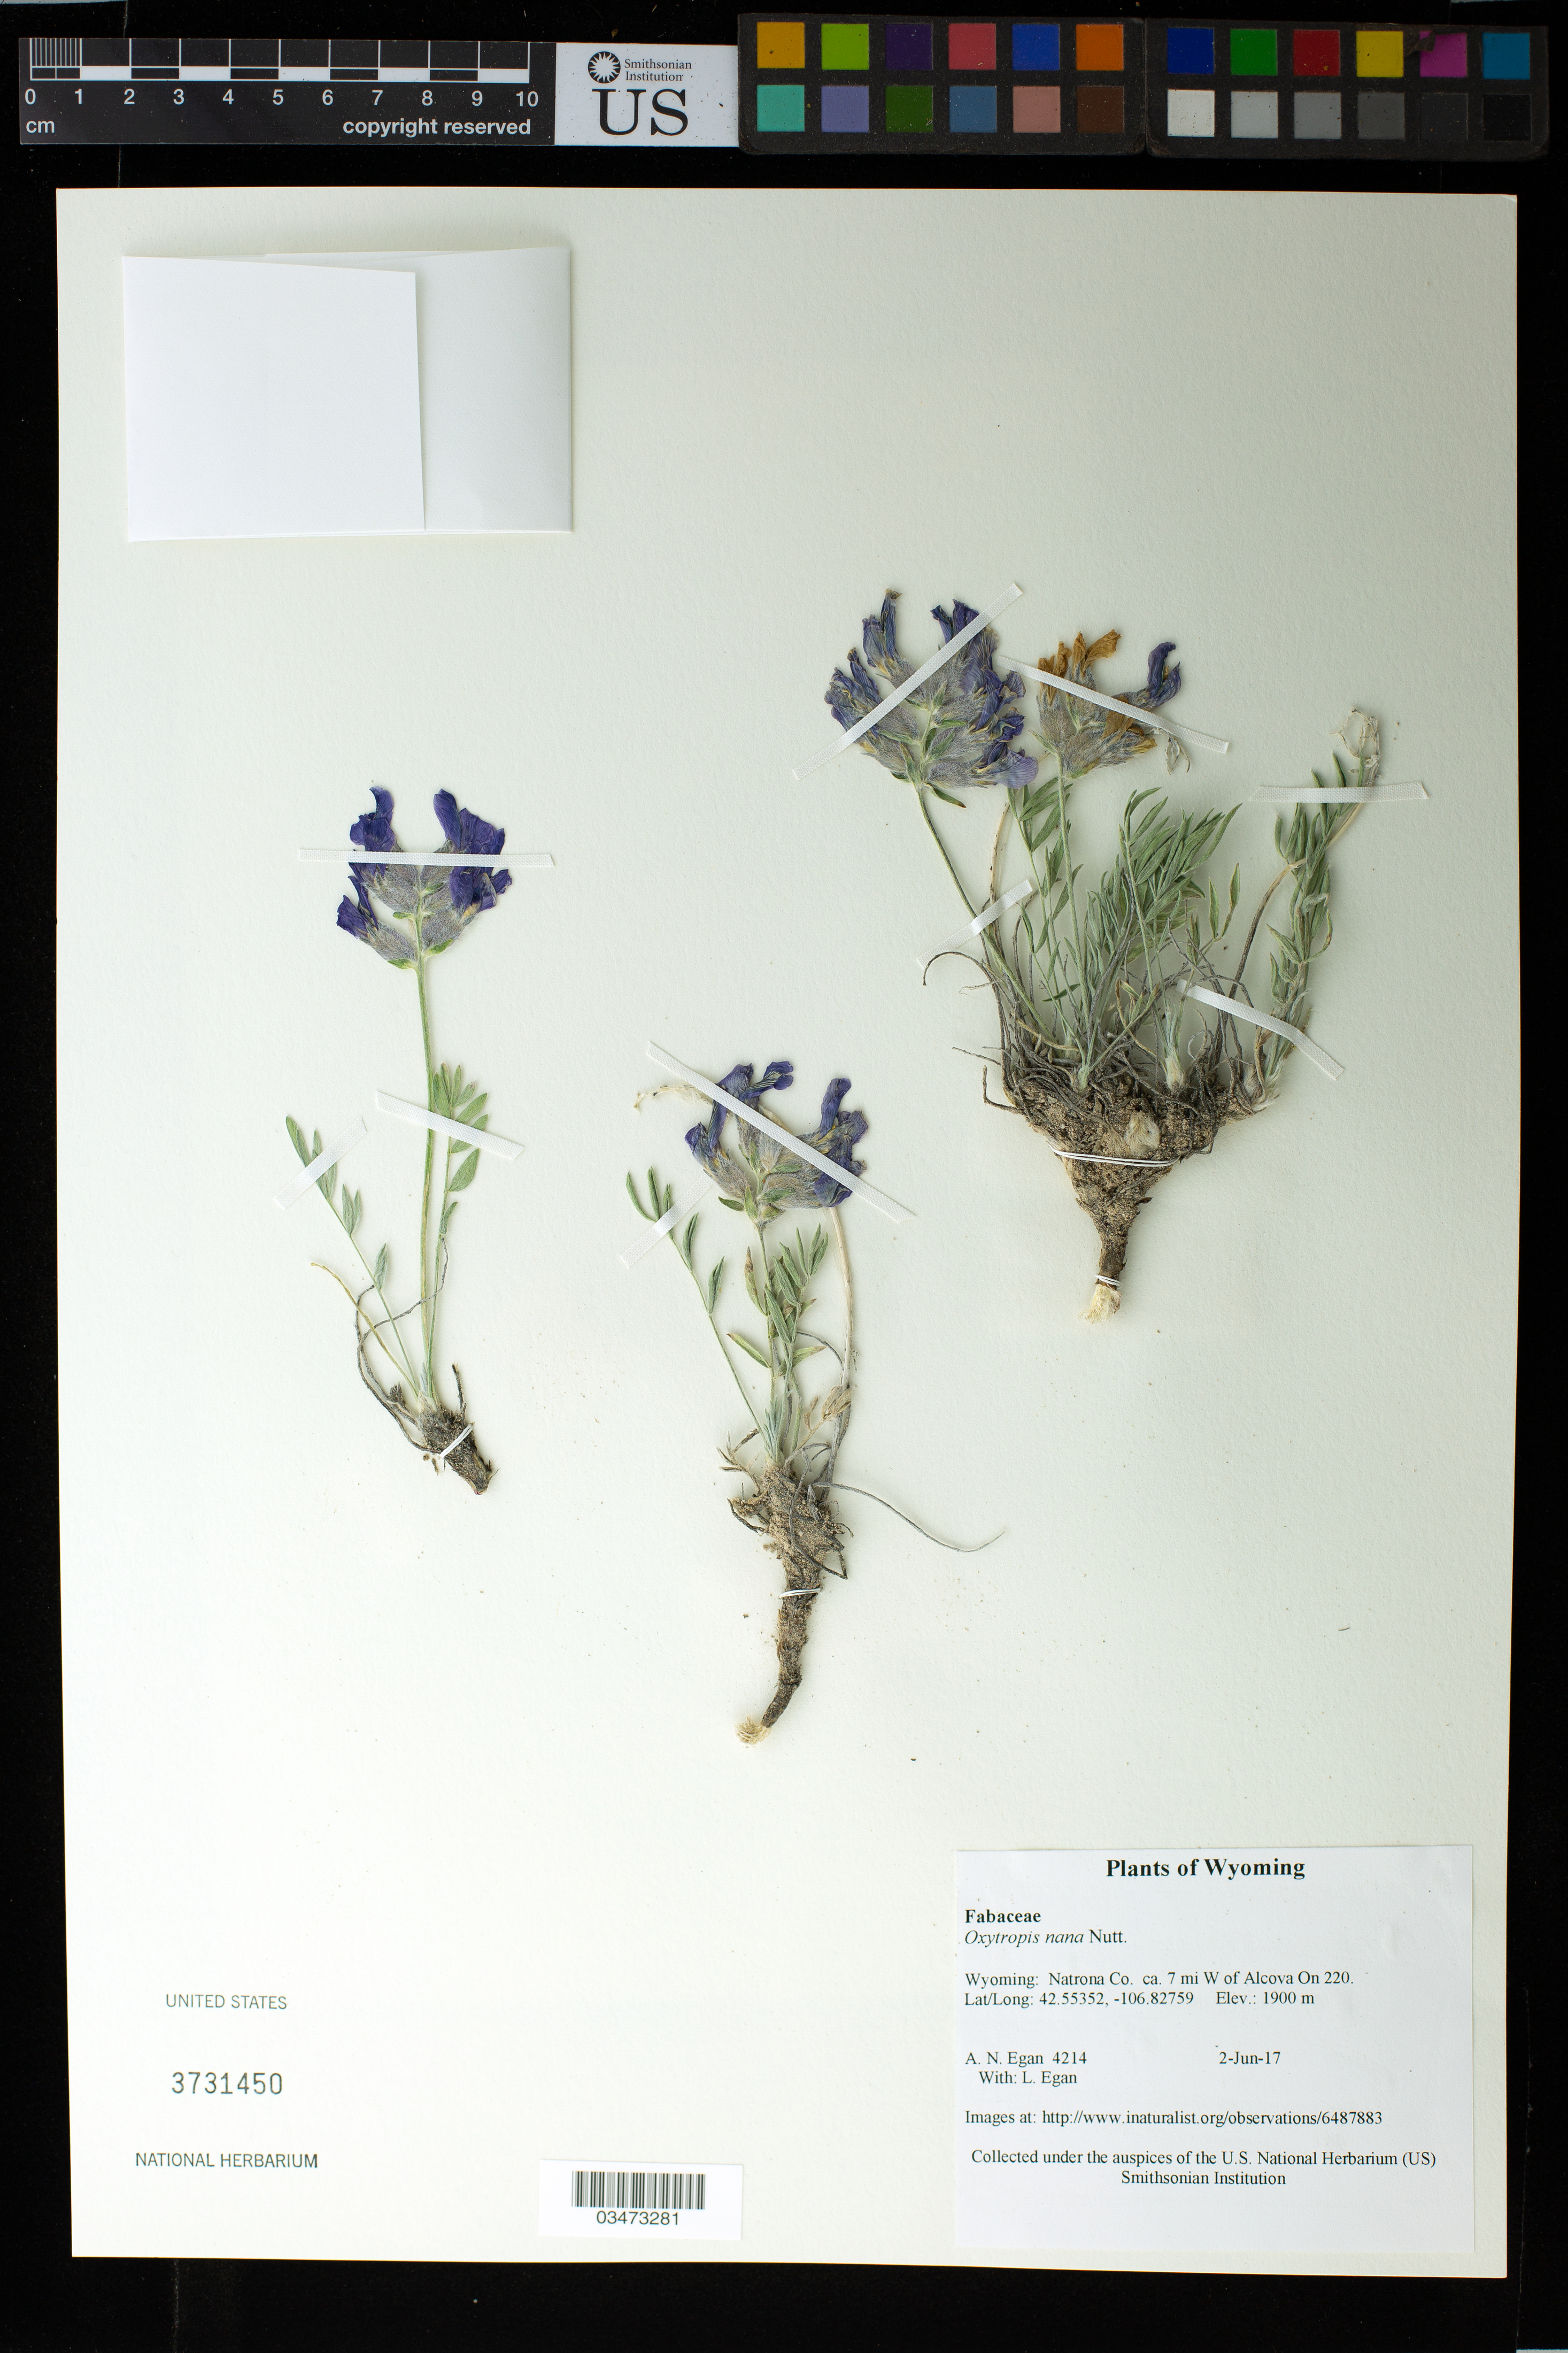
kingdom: Plantae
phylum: Tracheophyta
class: Magnoliopsida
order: Fabales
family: Fabaceae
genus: Oxytropis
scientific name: Oxytropis nana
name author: Nutt.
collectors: A. N. Egan & L. Egan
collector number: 4214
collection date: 2017-06-02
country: United States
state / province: Wyoming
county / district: Natrona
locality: ca. 7 mi W of Alcova On 220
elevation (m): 1900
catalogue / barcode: US 3731450